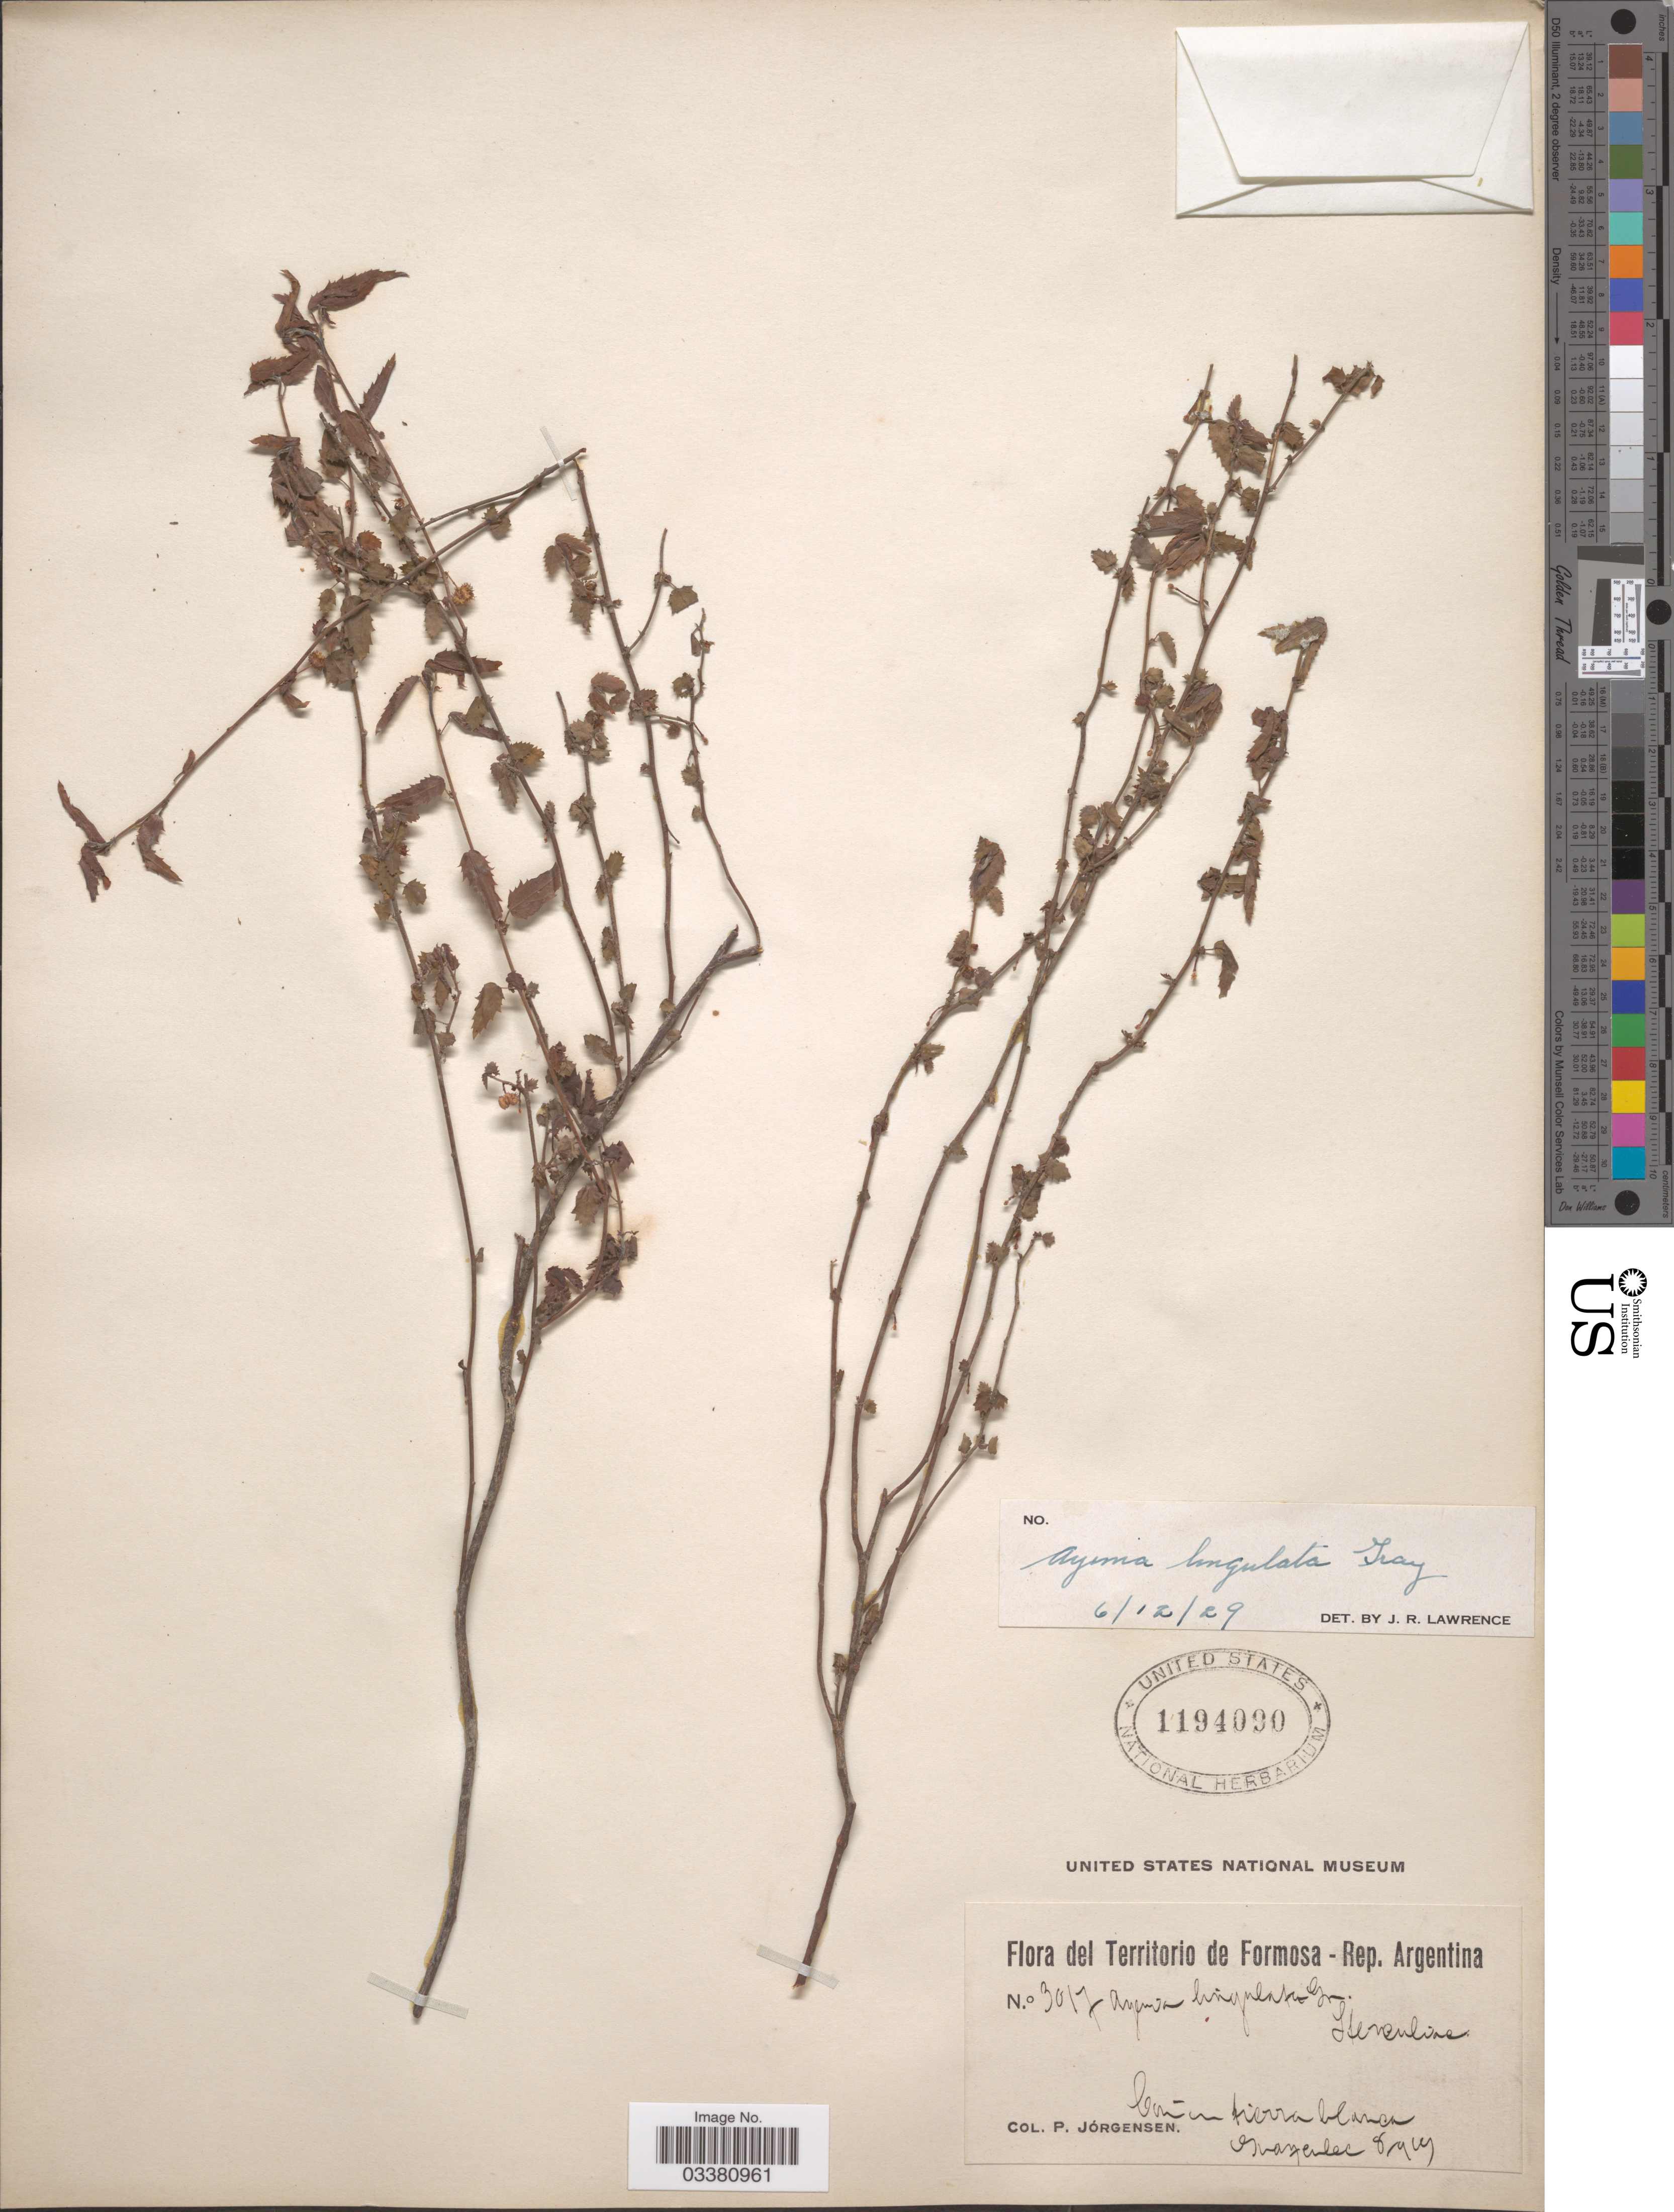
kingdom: Plantae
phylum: Tracheophyta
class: Magnoliopsida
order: Malvales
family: Malvaceae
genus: Ayenia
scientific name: Ayenia lingulata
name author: Griseb.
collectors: P. Jörgensen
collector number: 3017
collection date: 1919-06-08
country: Argentina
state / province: Formosa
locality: Comun tierra blanca.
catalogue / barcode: US 1194090